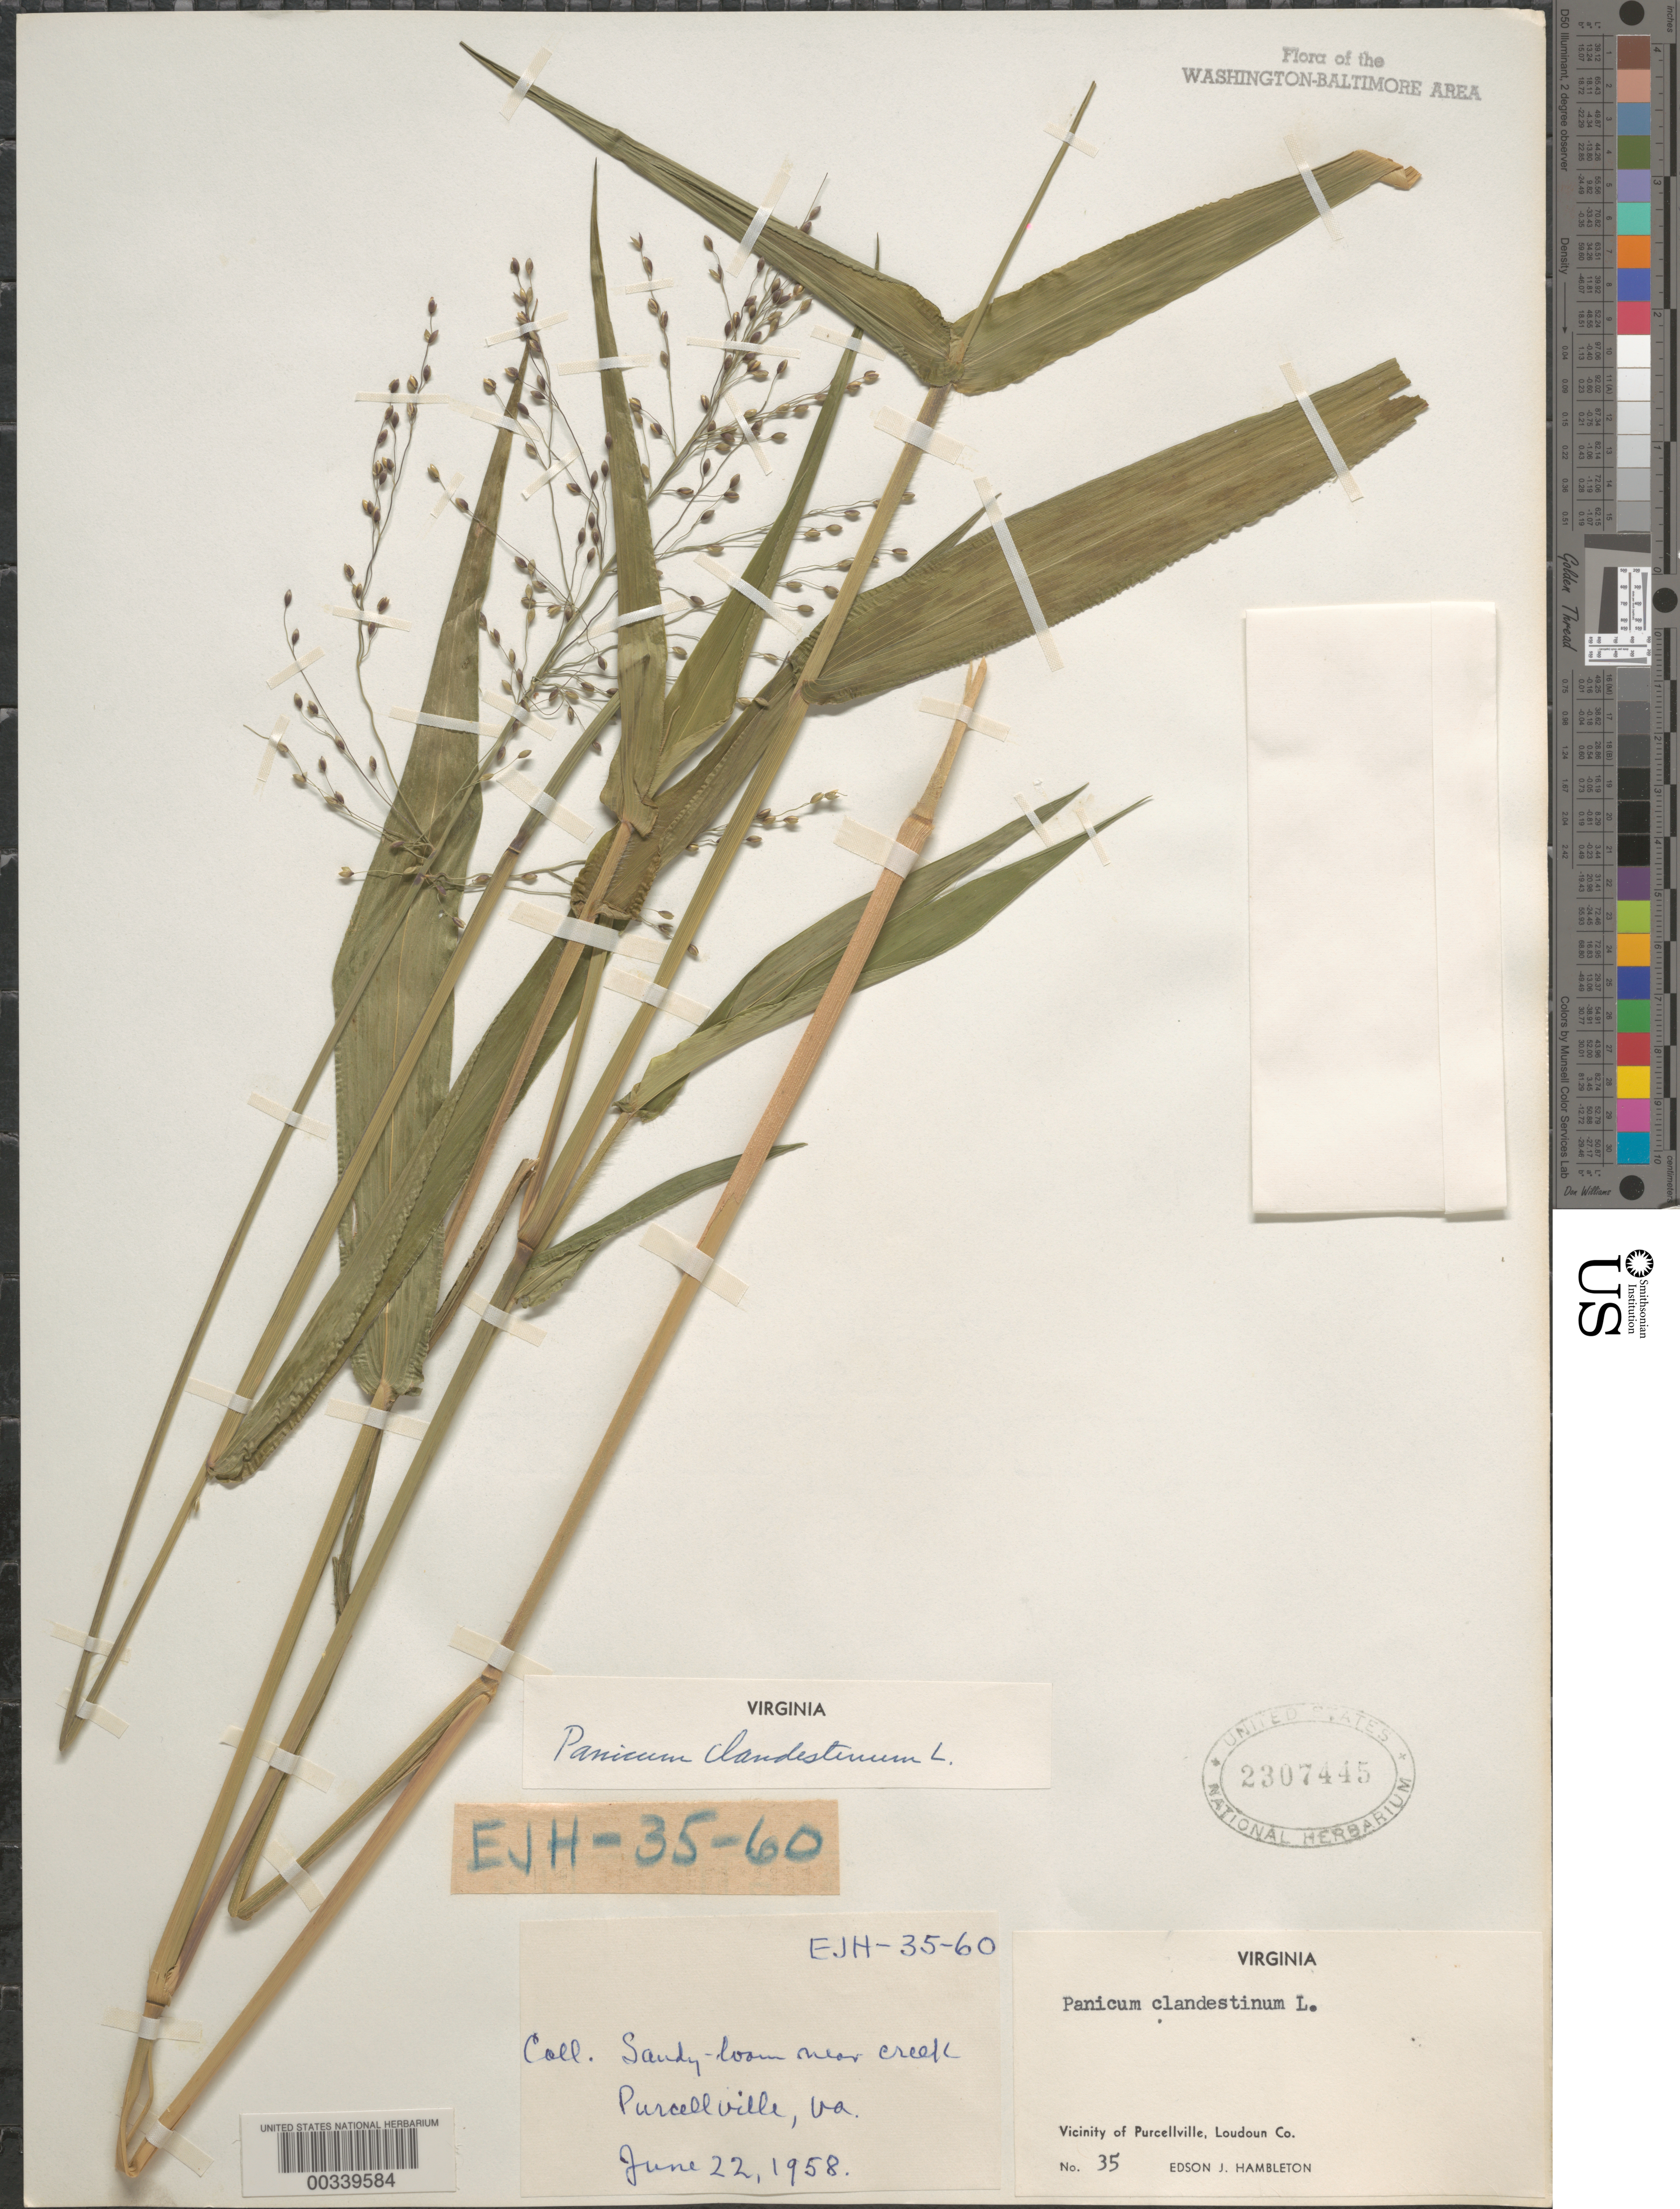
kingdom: Plantae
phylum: Tracheophyta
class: Liliopsida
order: Poales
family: Poaceae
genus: Dichanthelium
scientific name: Dichanthelium clandestinum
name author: (L.) Gould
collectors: E. Hambleton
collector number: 35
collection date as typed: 22 Jun 1958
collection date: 1958-06-22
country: United States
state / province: Virginia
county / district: Loudoun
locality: Purcellville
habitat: Sandy loam near creek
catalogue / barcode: US 2307445